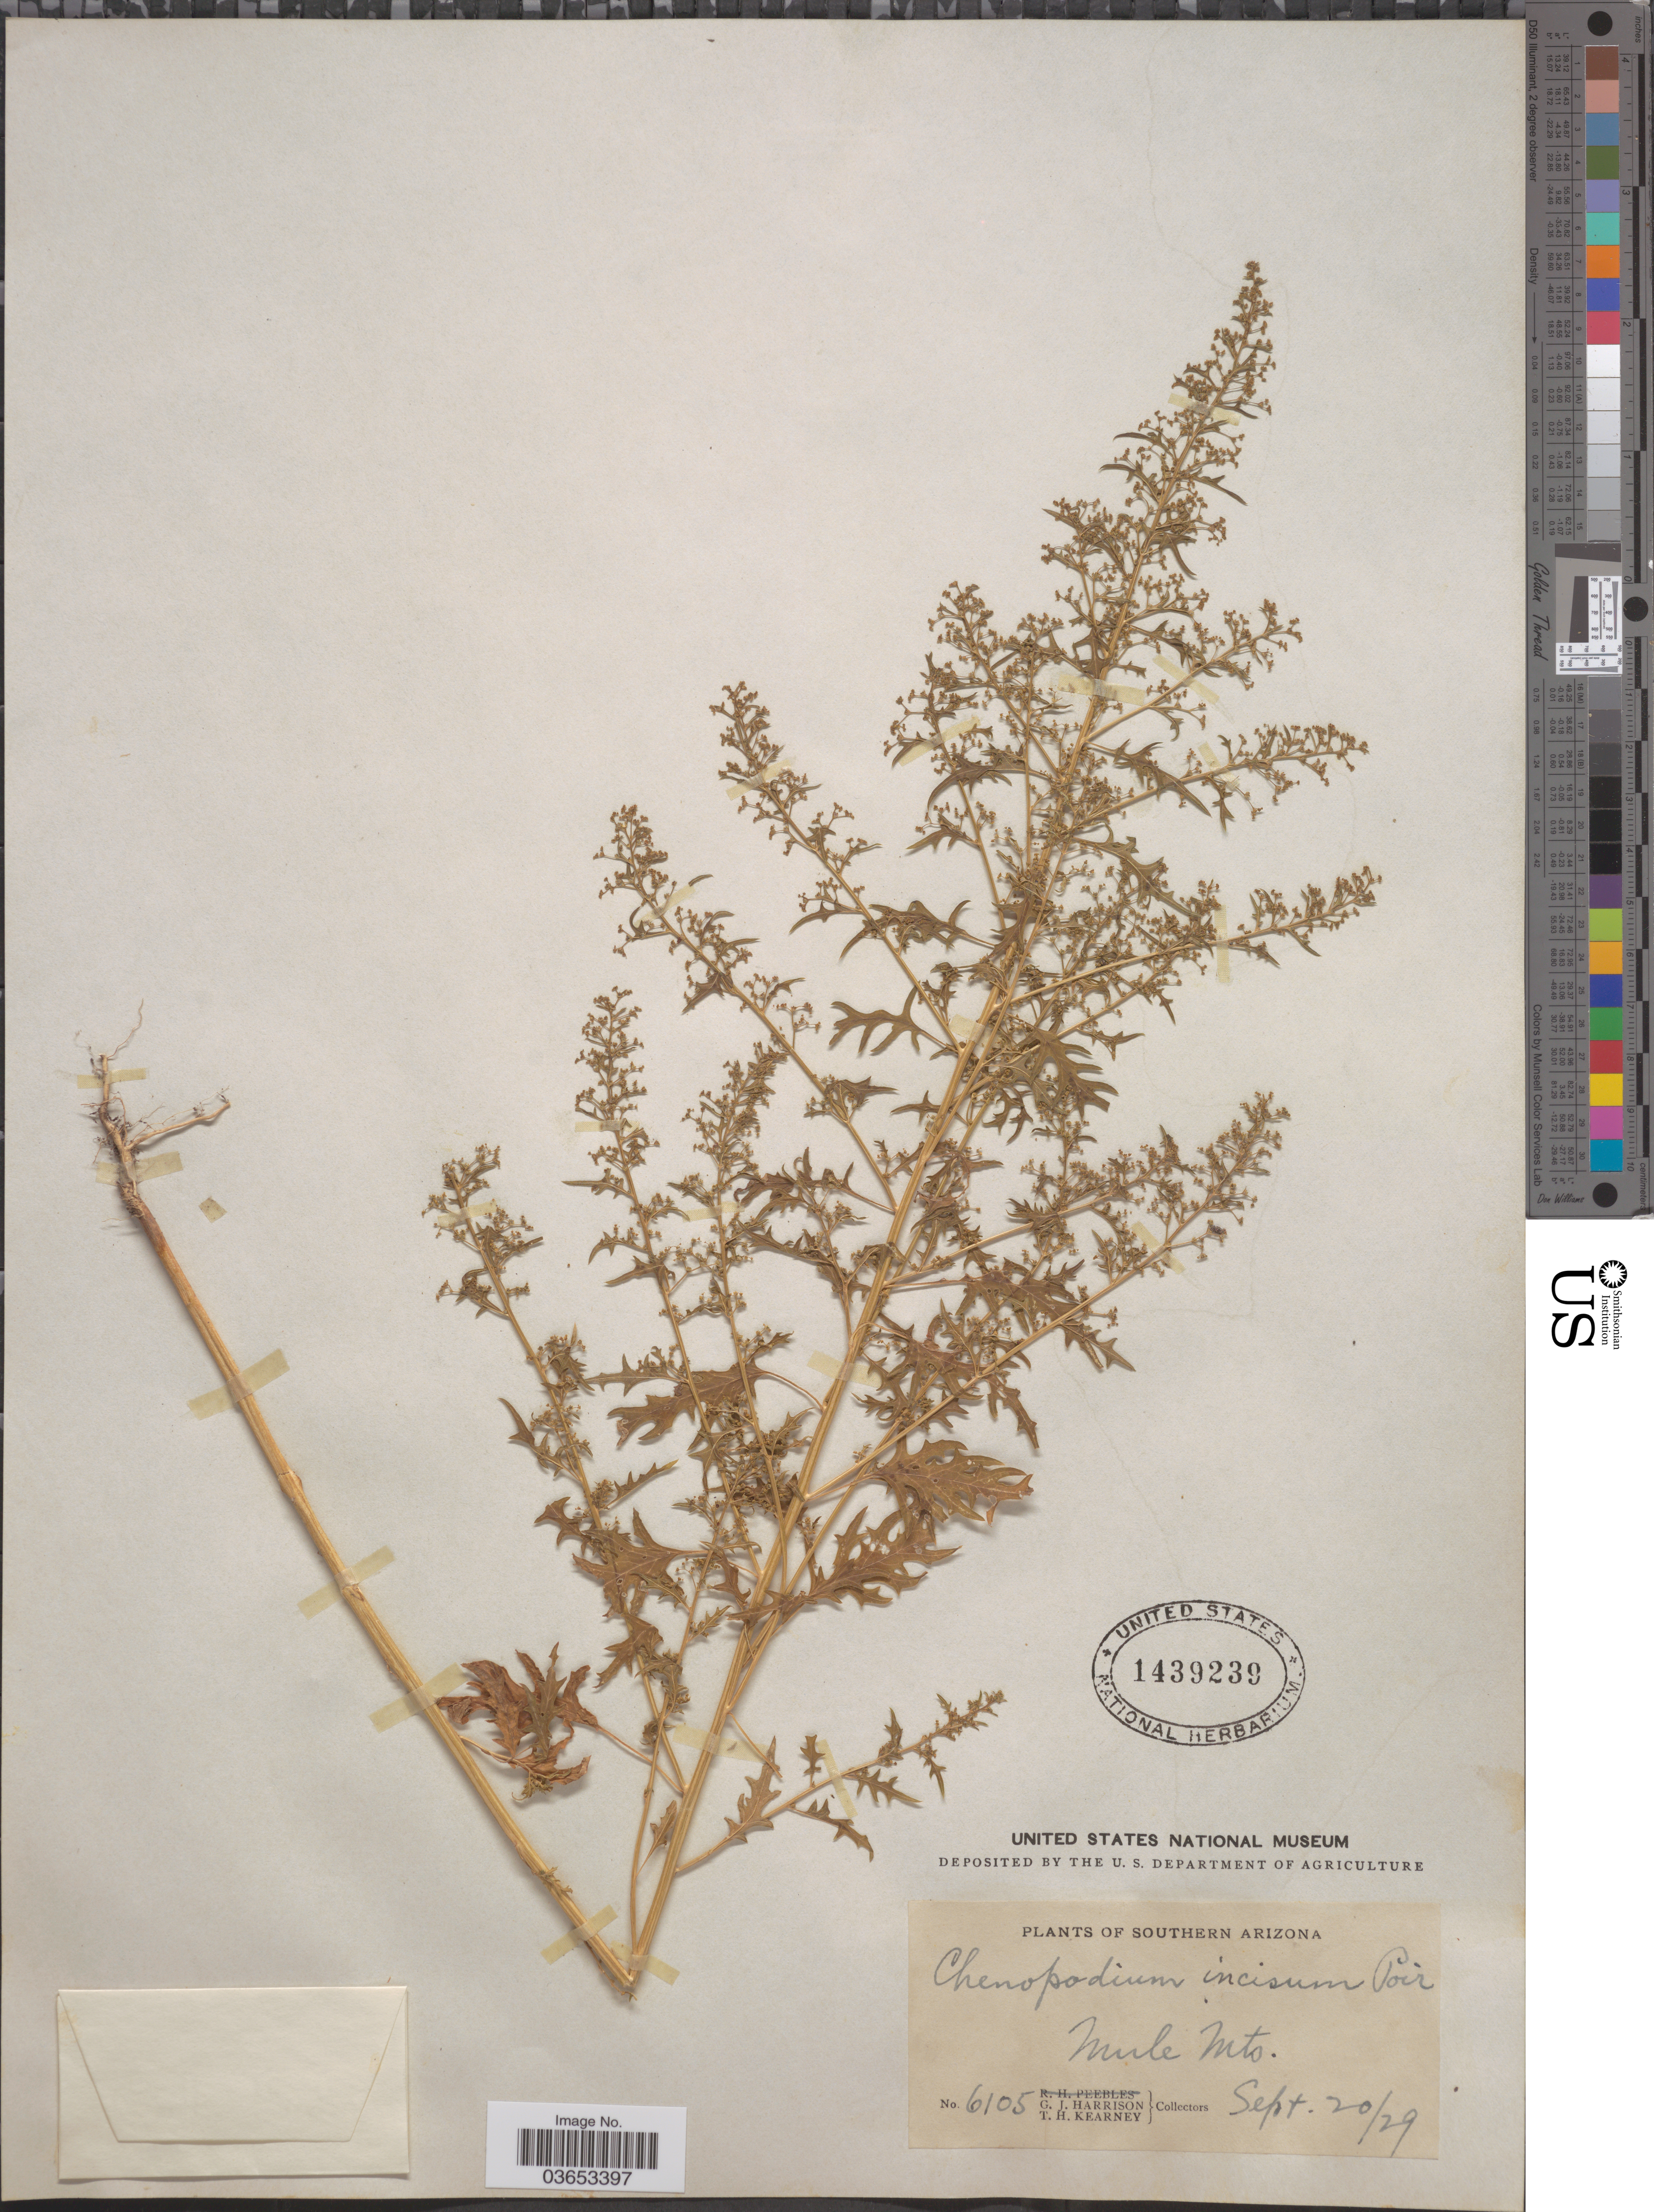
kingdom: Plantae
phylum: Tracheophyta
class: Magnoliopsida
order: Caryophyllales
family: Amaranthaceae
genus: Chenopodium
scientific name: Chenopodium incisum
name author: Poir.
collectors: G. J. Harrison & T. H. Kearney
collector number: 6105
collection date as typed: Transcribed d/m/y: 20/9/29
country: United States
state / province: Arizona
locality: Southern Arizona. Mule Mts.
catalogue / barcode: US 1439239